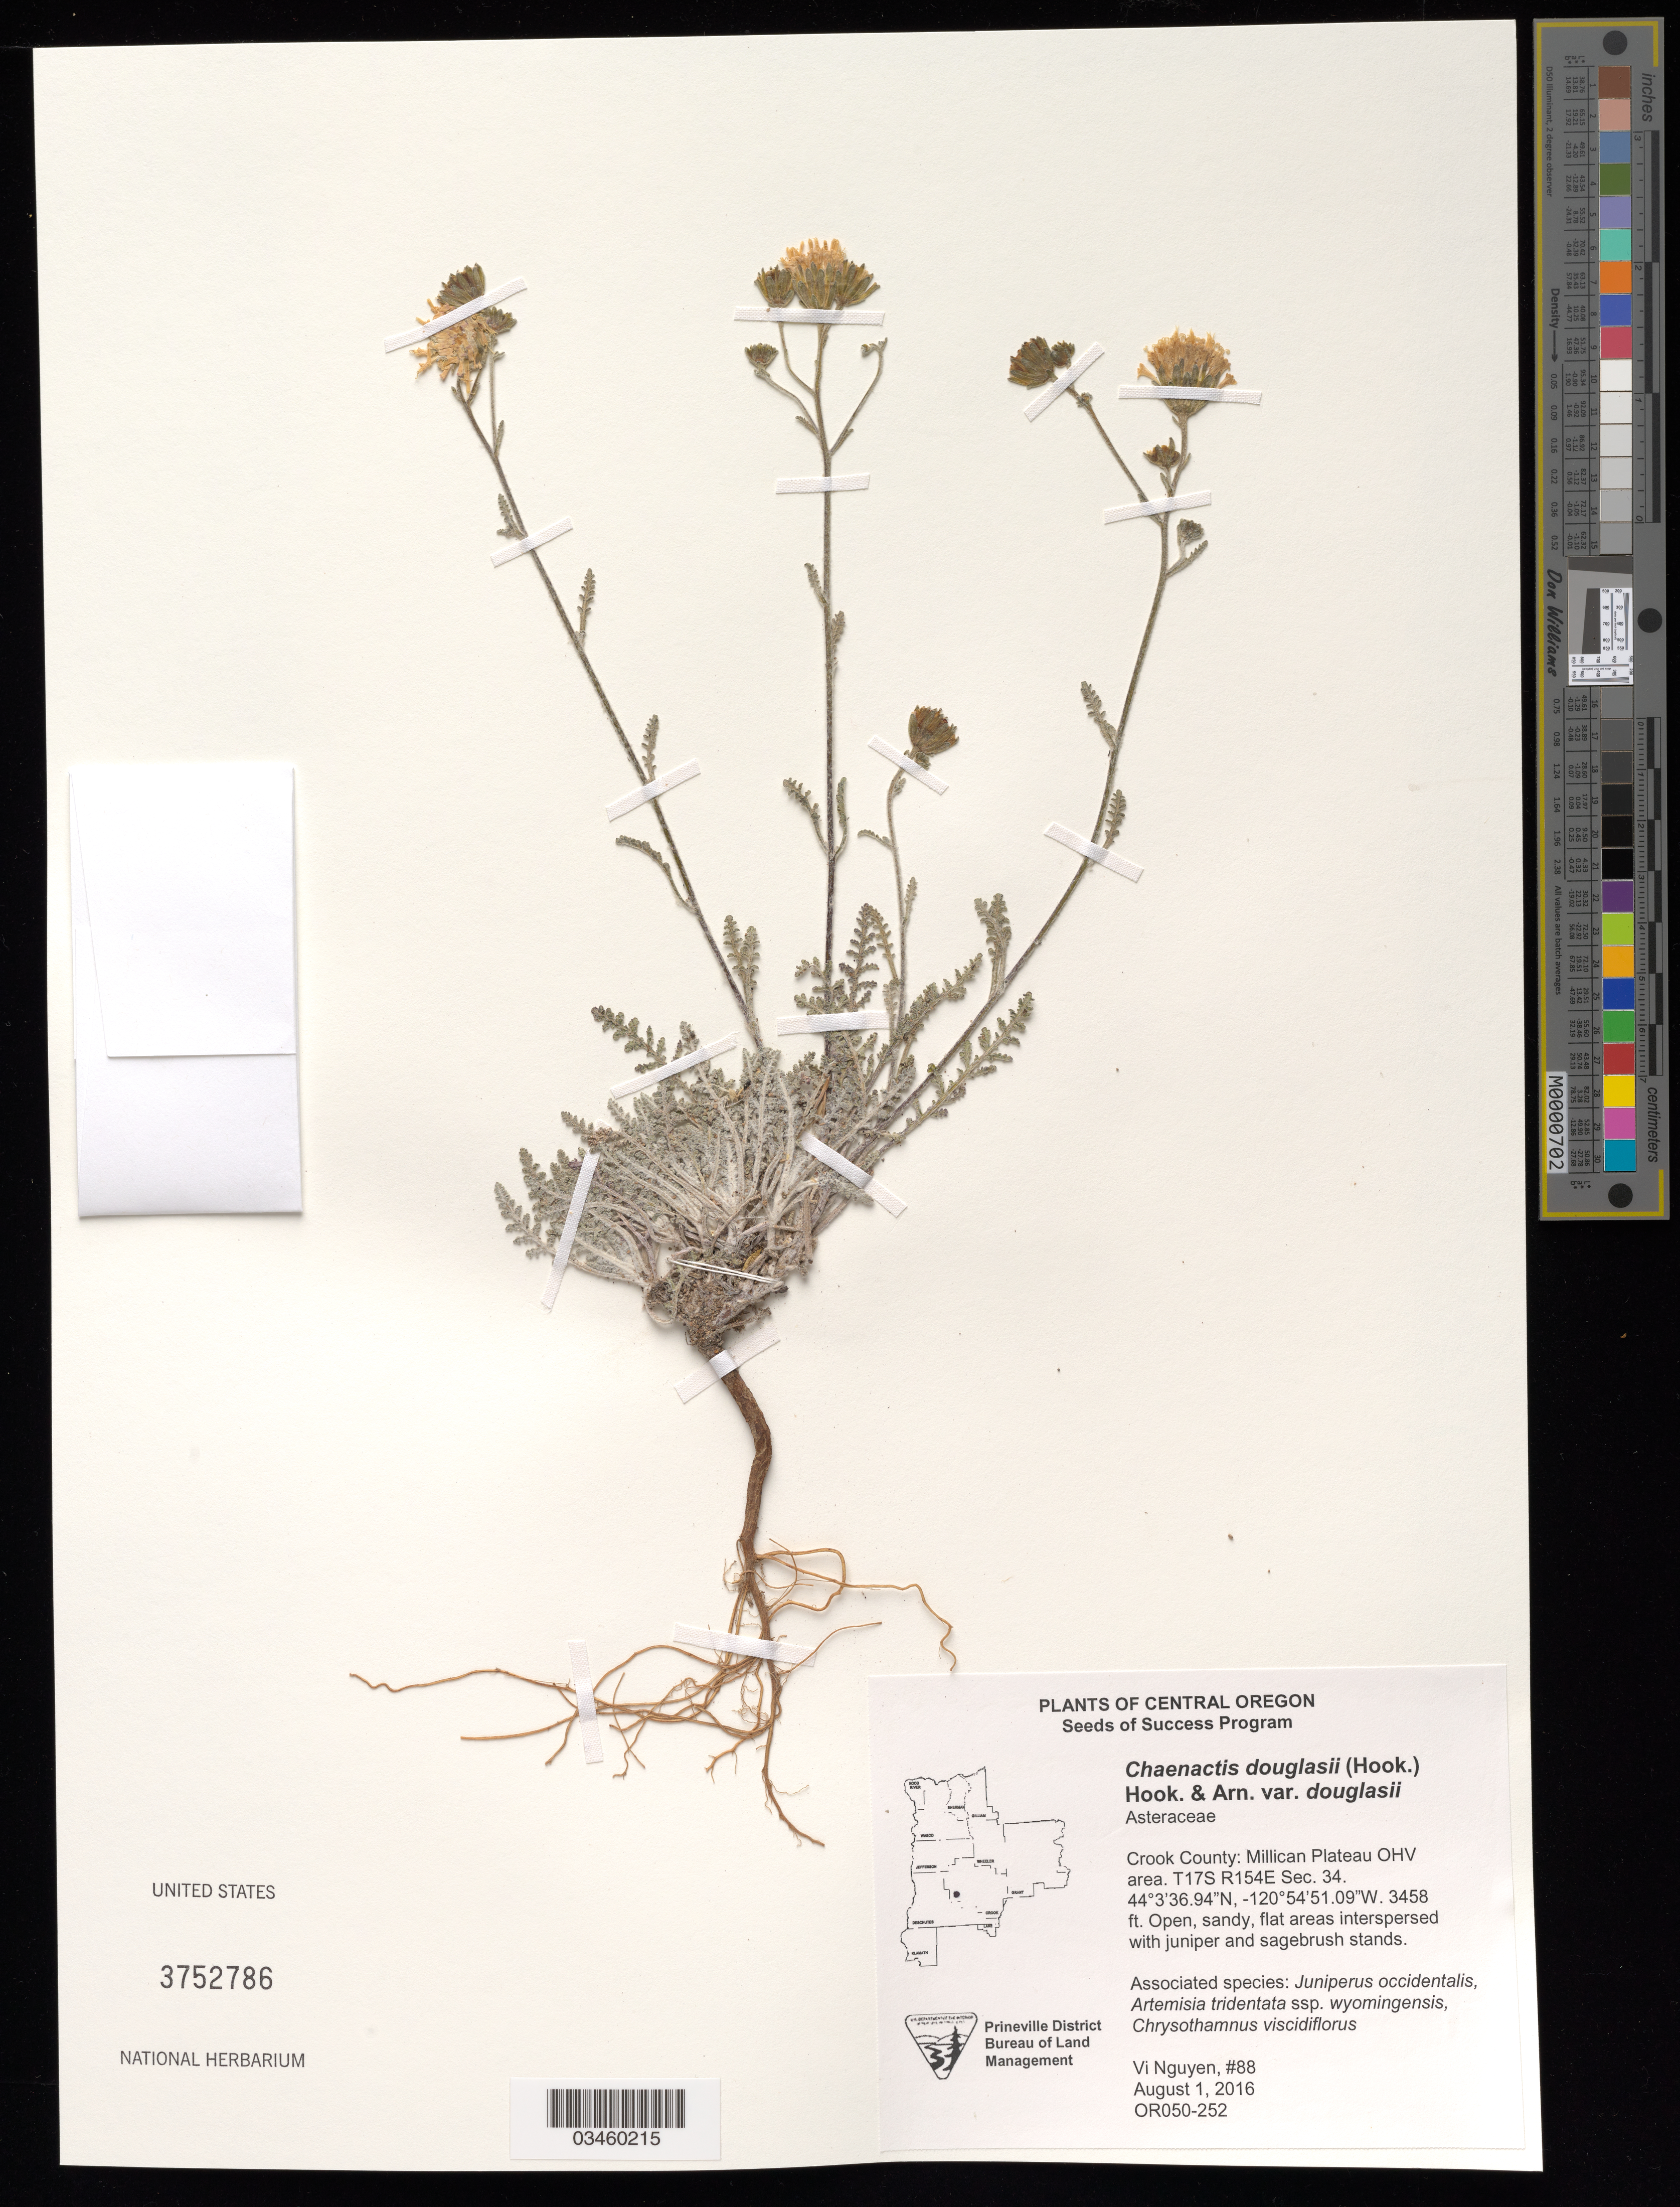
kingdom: Plantae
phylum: Tracheophyta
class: Magnoliopsida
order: Asterales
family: Asteraceae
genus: Chaenactis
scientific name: Chaenactis douglasii var. douglasii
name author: Hook. & Arn.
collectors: V. Nguyen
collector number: OR050-252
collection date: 2016-08-01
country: United States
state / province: Oregon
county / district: Crook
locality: Millican Plateau OHV area. T17S R154E, Sec. 34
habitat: Open, sandy flat areas interspersed with juniper and sagebrush stands. With Artemisia tridentata ssp. wyomingensis, Juniperus occidentalis, ect.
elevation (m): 1054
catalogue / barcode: US 3752786